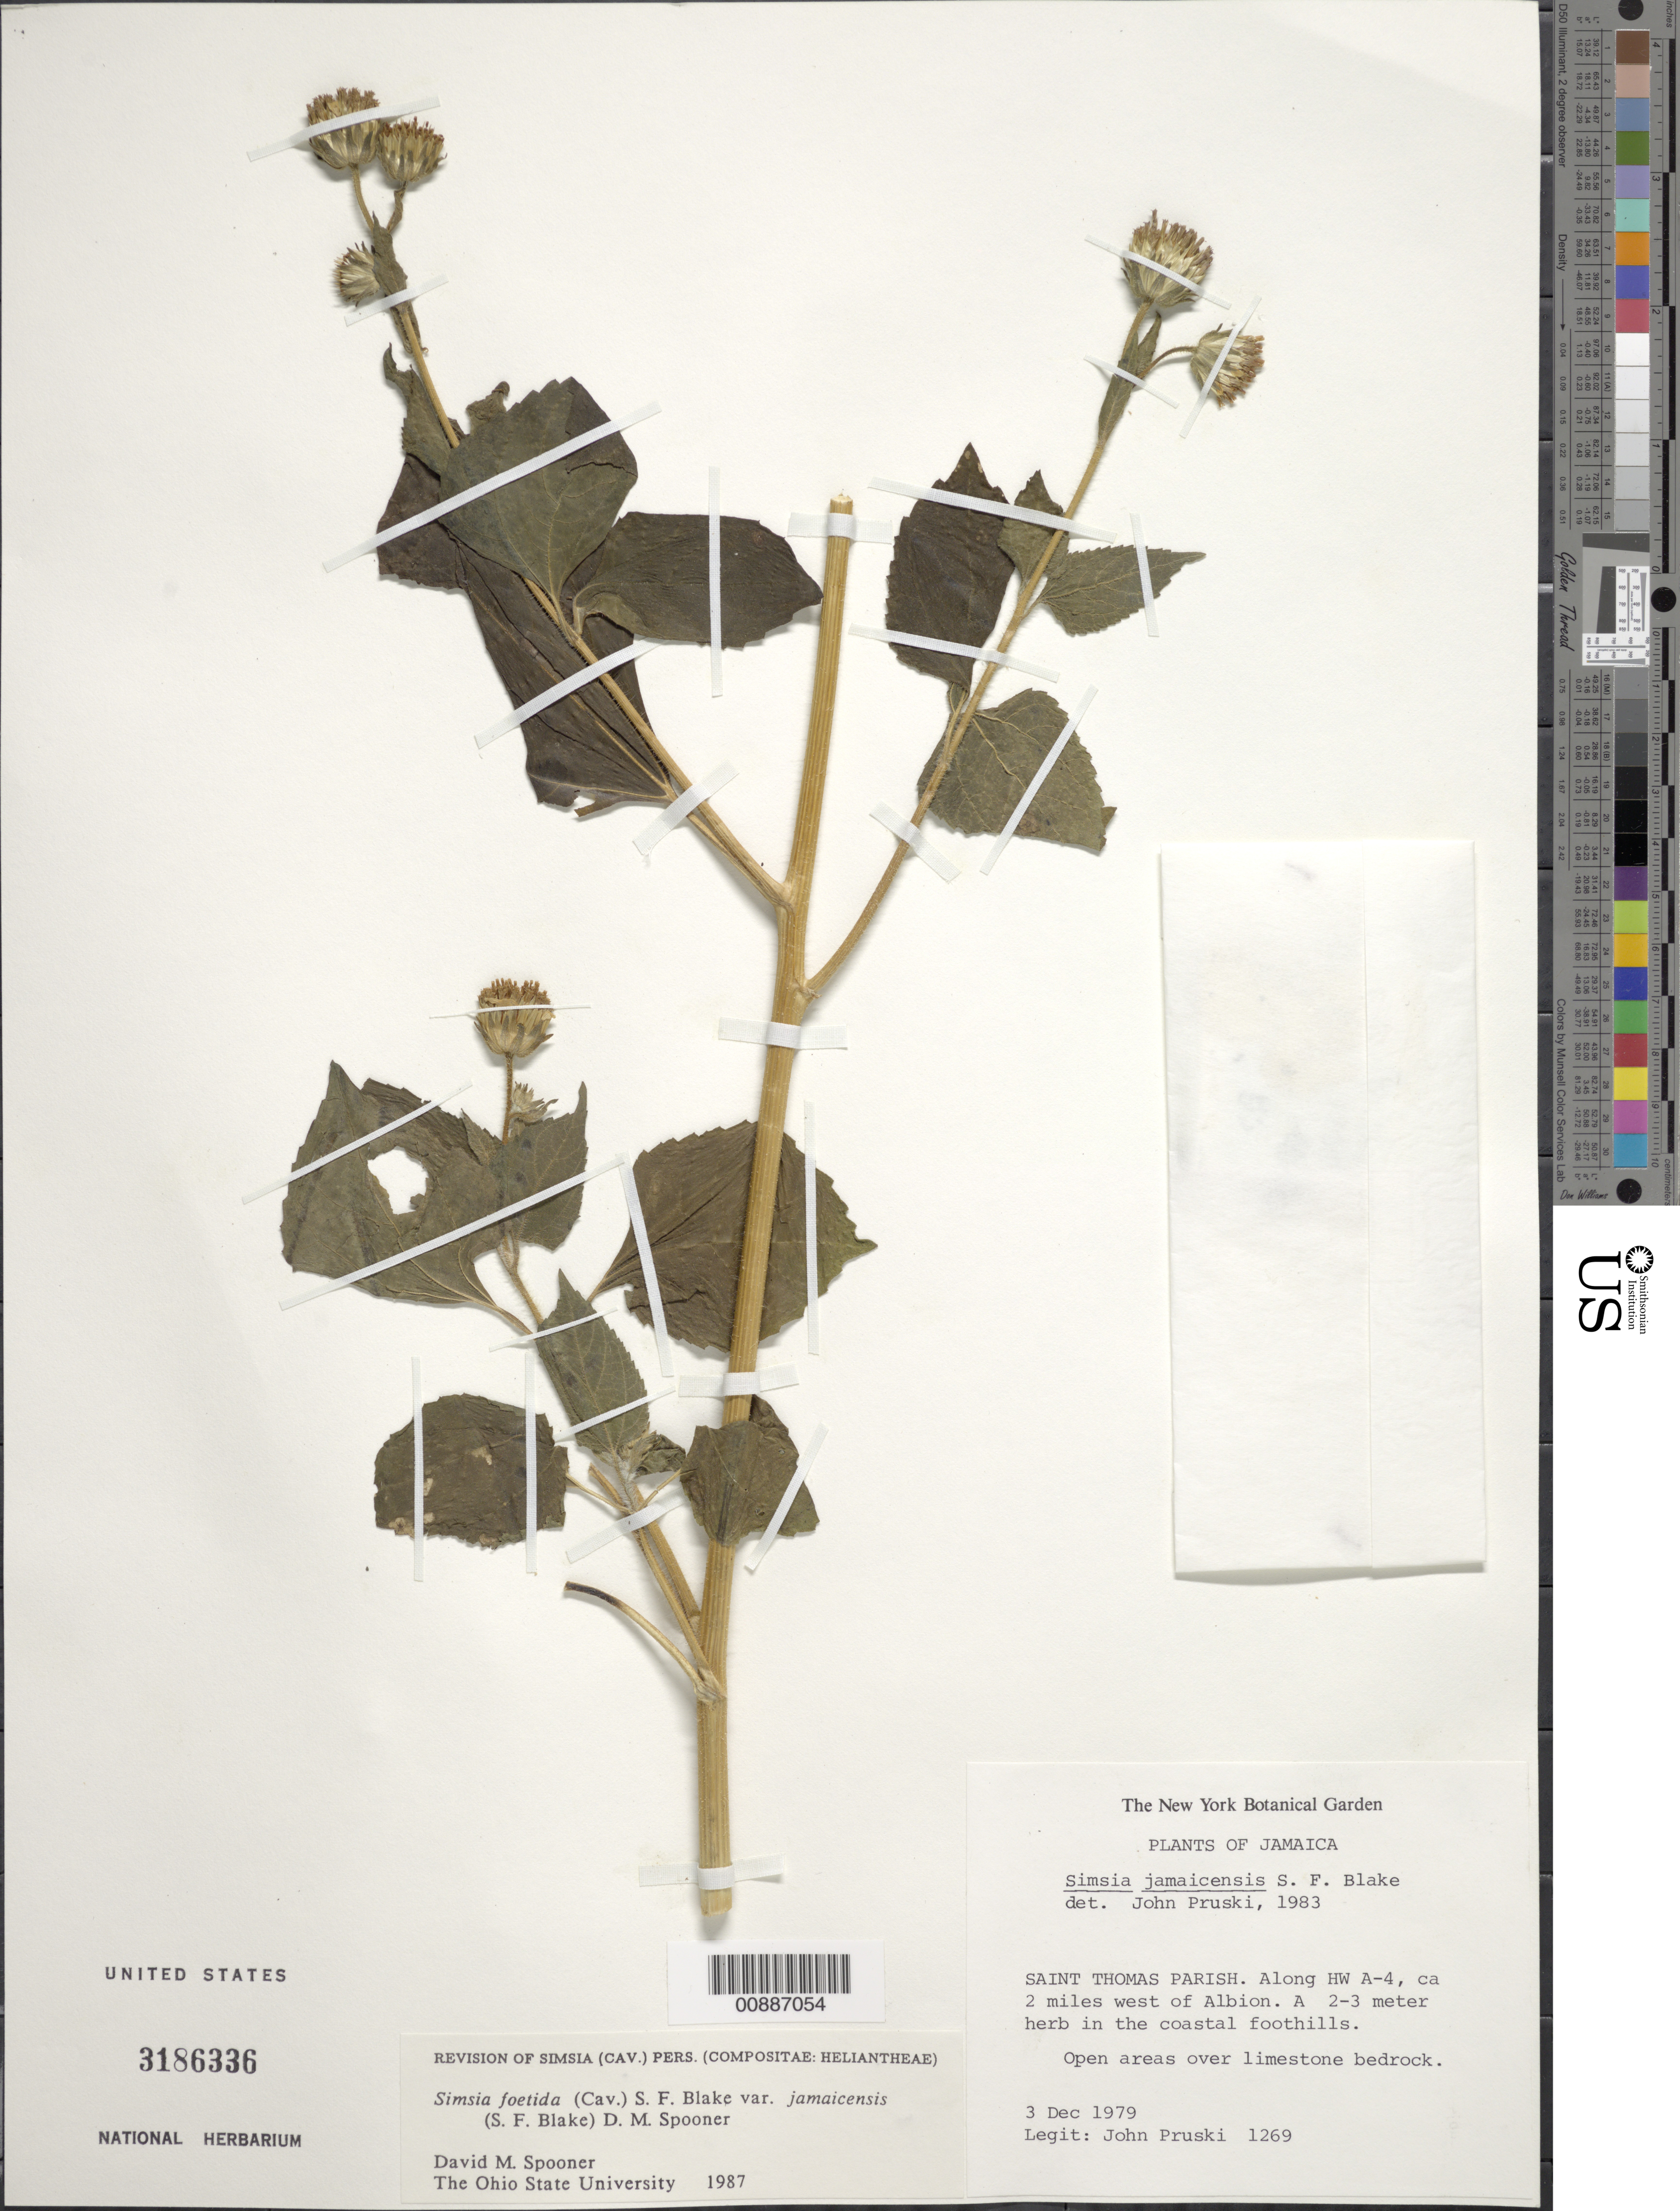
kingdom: Plantae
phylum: Tracheophyta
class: Magnoliopsida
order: Asterales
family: Asteraceae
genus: Simsia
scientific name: Simsia foetida var. jamaicensis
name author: (S.F. Blake) D.M. Spooner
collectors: J. F. Pruski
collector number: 1269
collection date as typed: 03 Dec 1979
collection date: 1979-12-03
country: Jamaica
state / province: Saint Thomas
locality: Along HW A-4, ca. 2 miles wet of Albion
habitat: Open areas over limestone bedrock, coastal foothills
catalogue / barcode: US 3186336